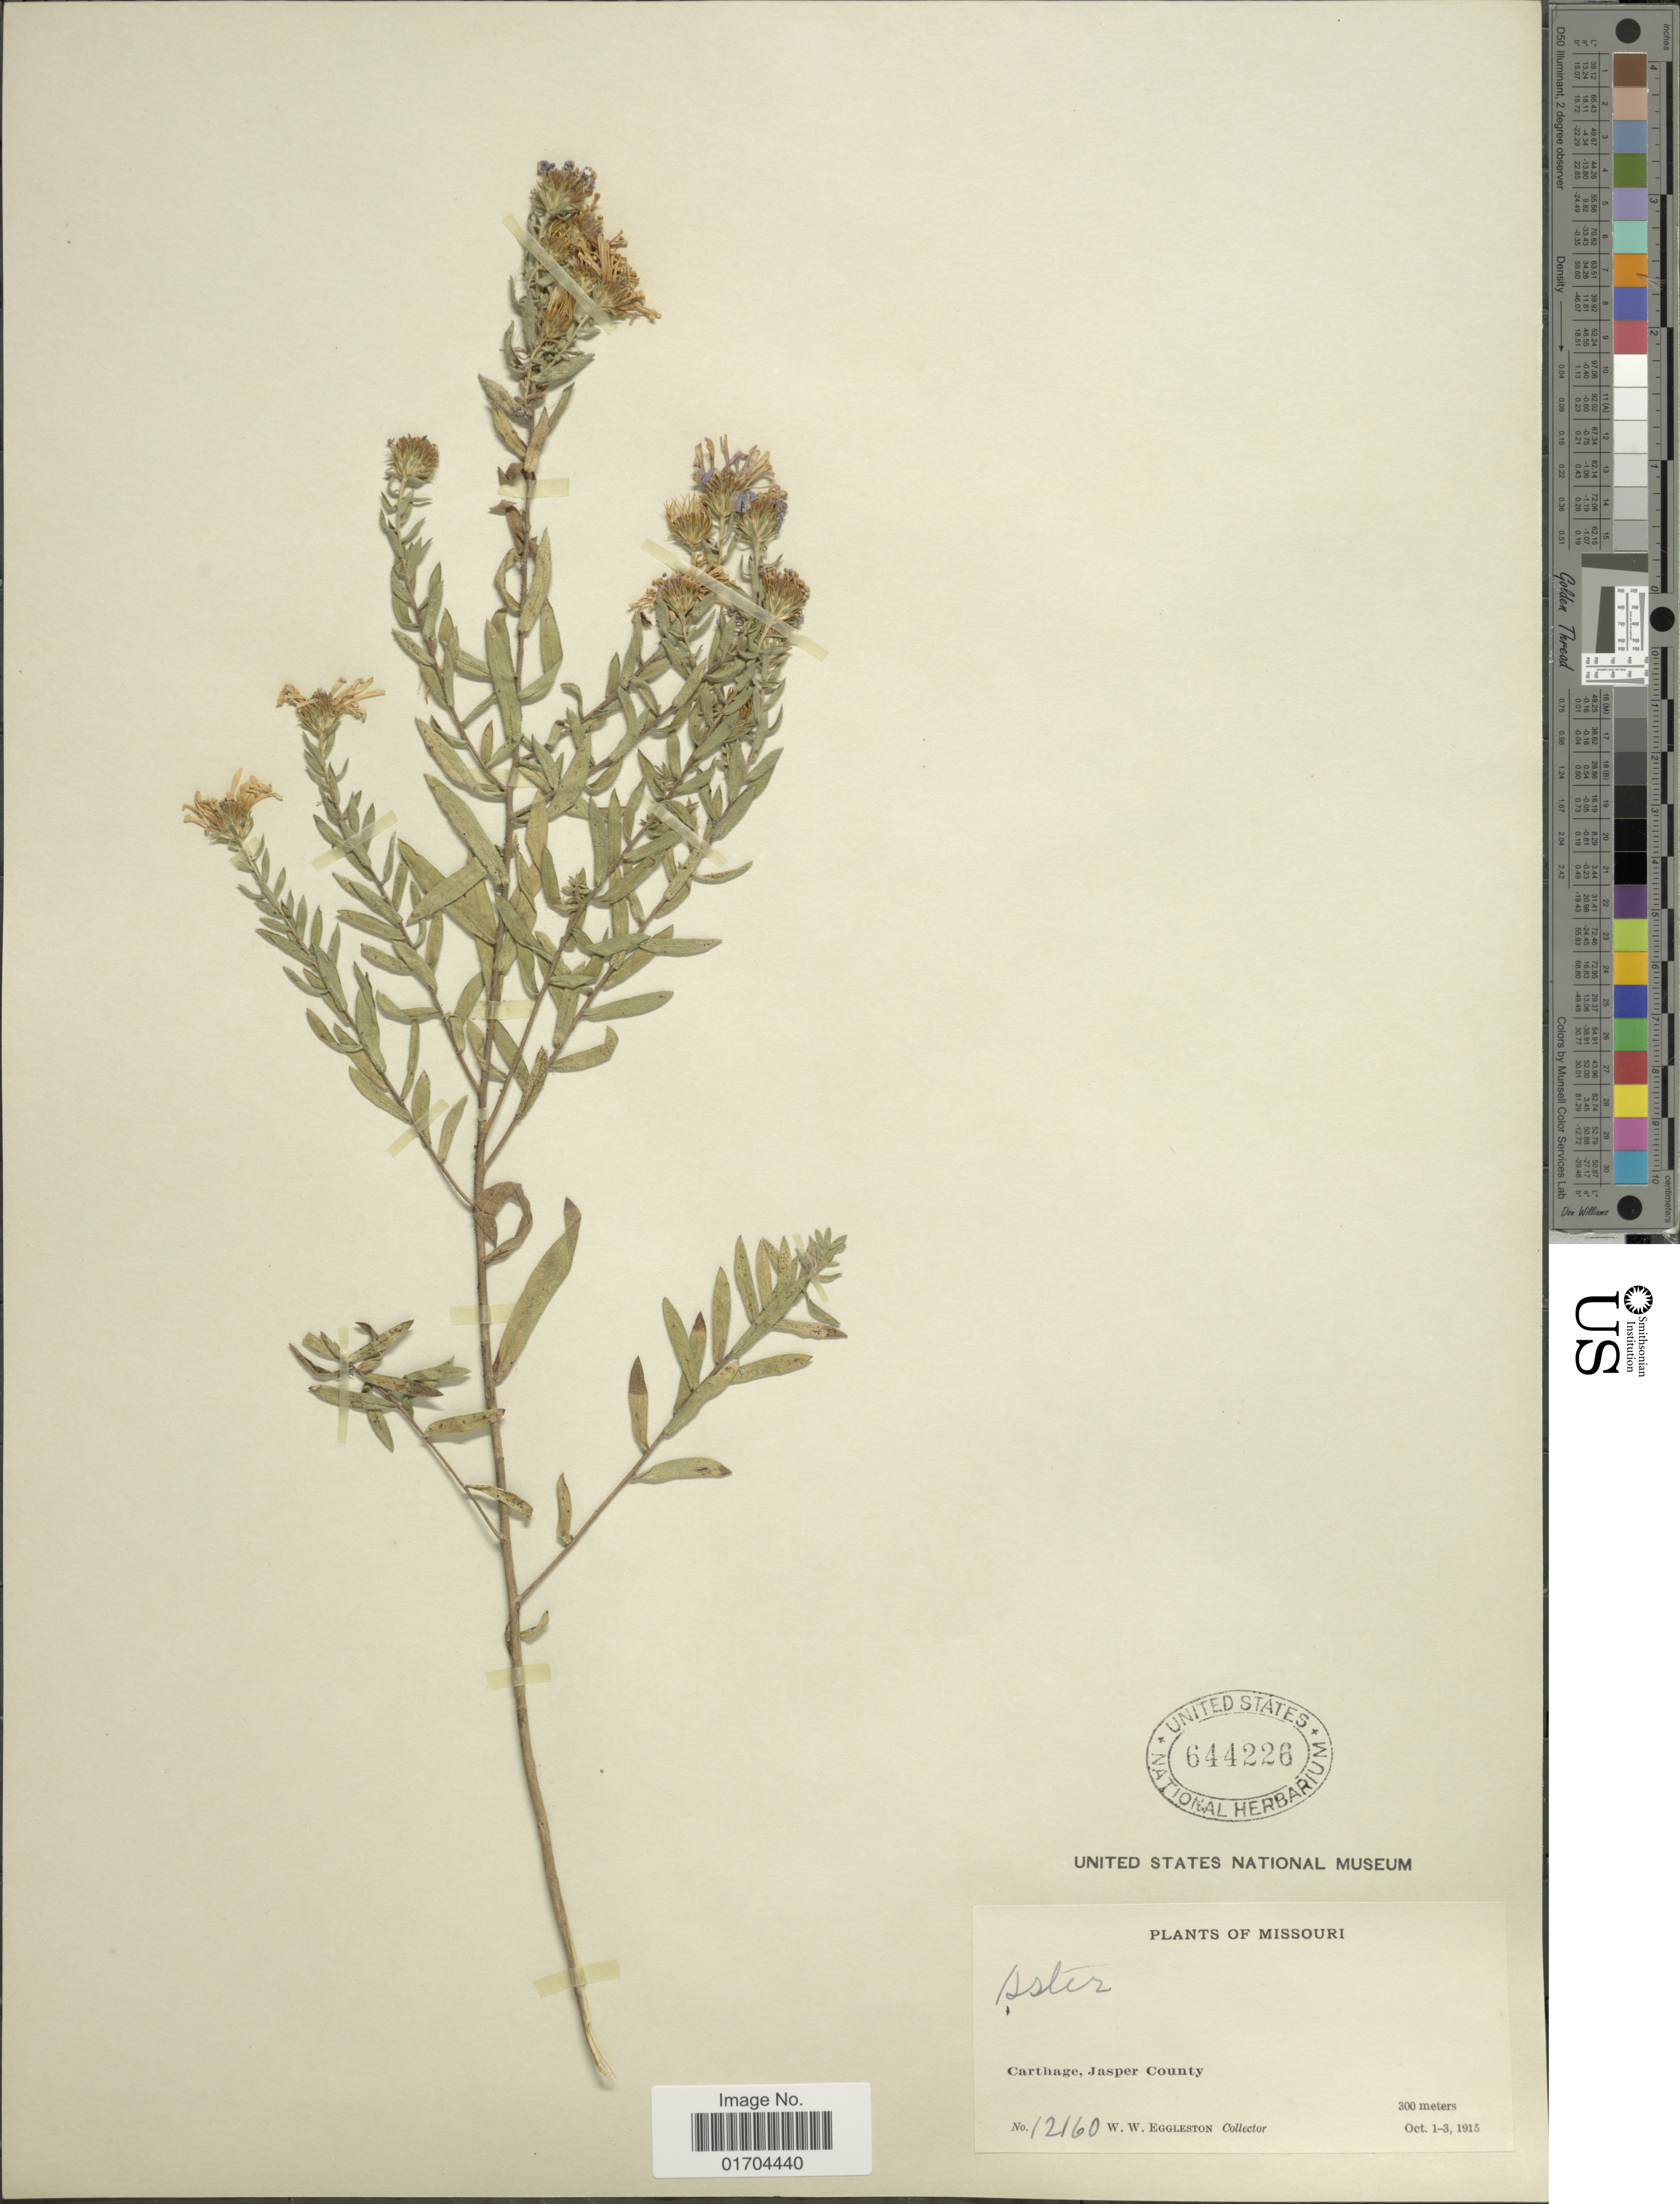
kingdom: Plantae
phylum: Tracheophyta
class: Magnoliopsida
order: Asterales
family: Asteraceae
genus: Symphyotrichum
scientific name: Symphyotrichum sp.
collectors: W. W. Eggleston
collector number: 12160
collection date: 1915-10-01/1915-10-03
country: United States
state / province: Missouri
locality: Carthage, Jasper County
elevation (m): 300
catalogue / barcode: US 644226